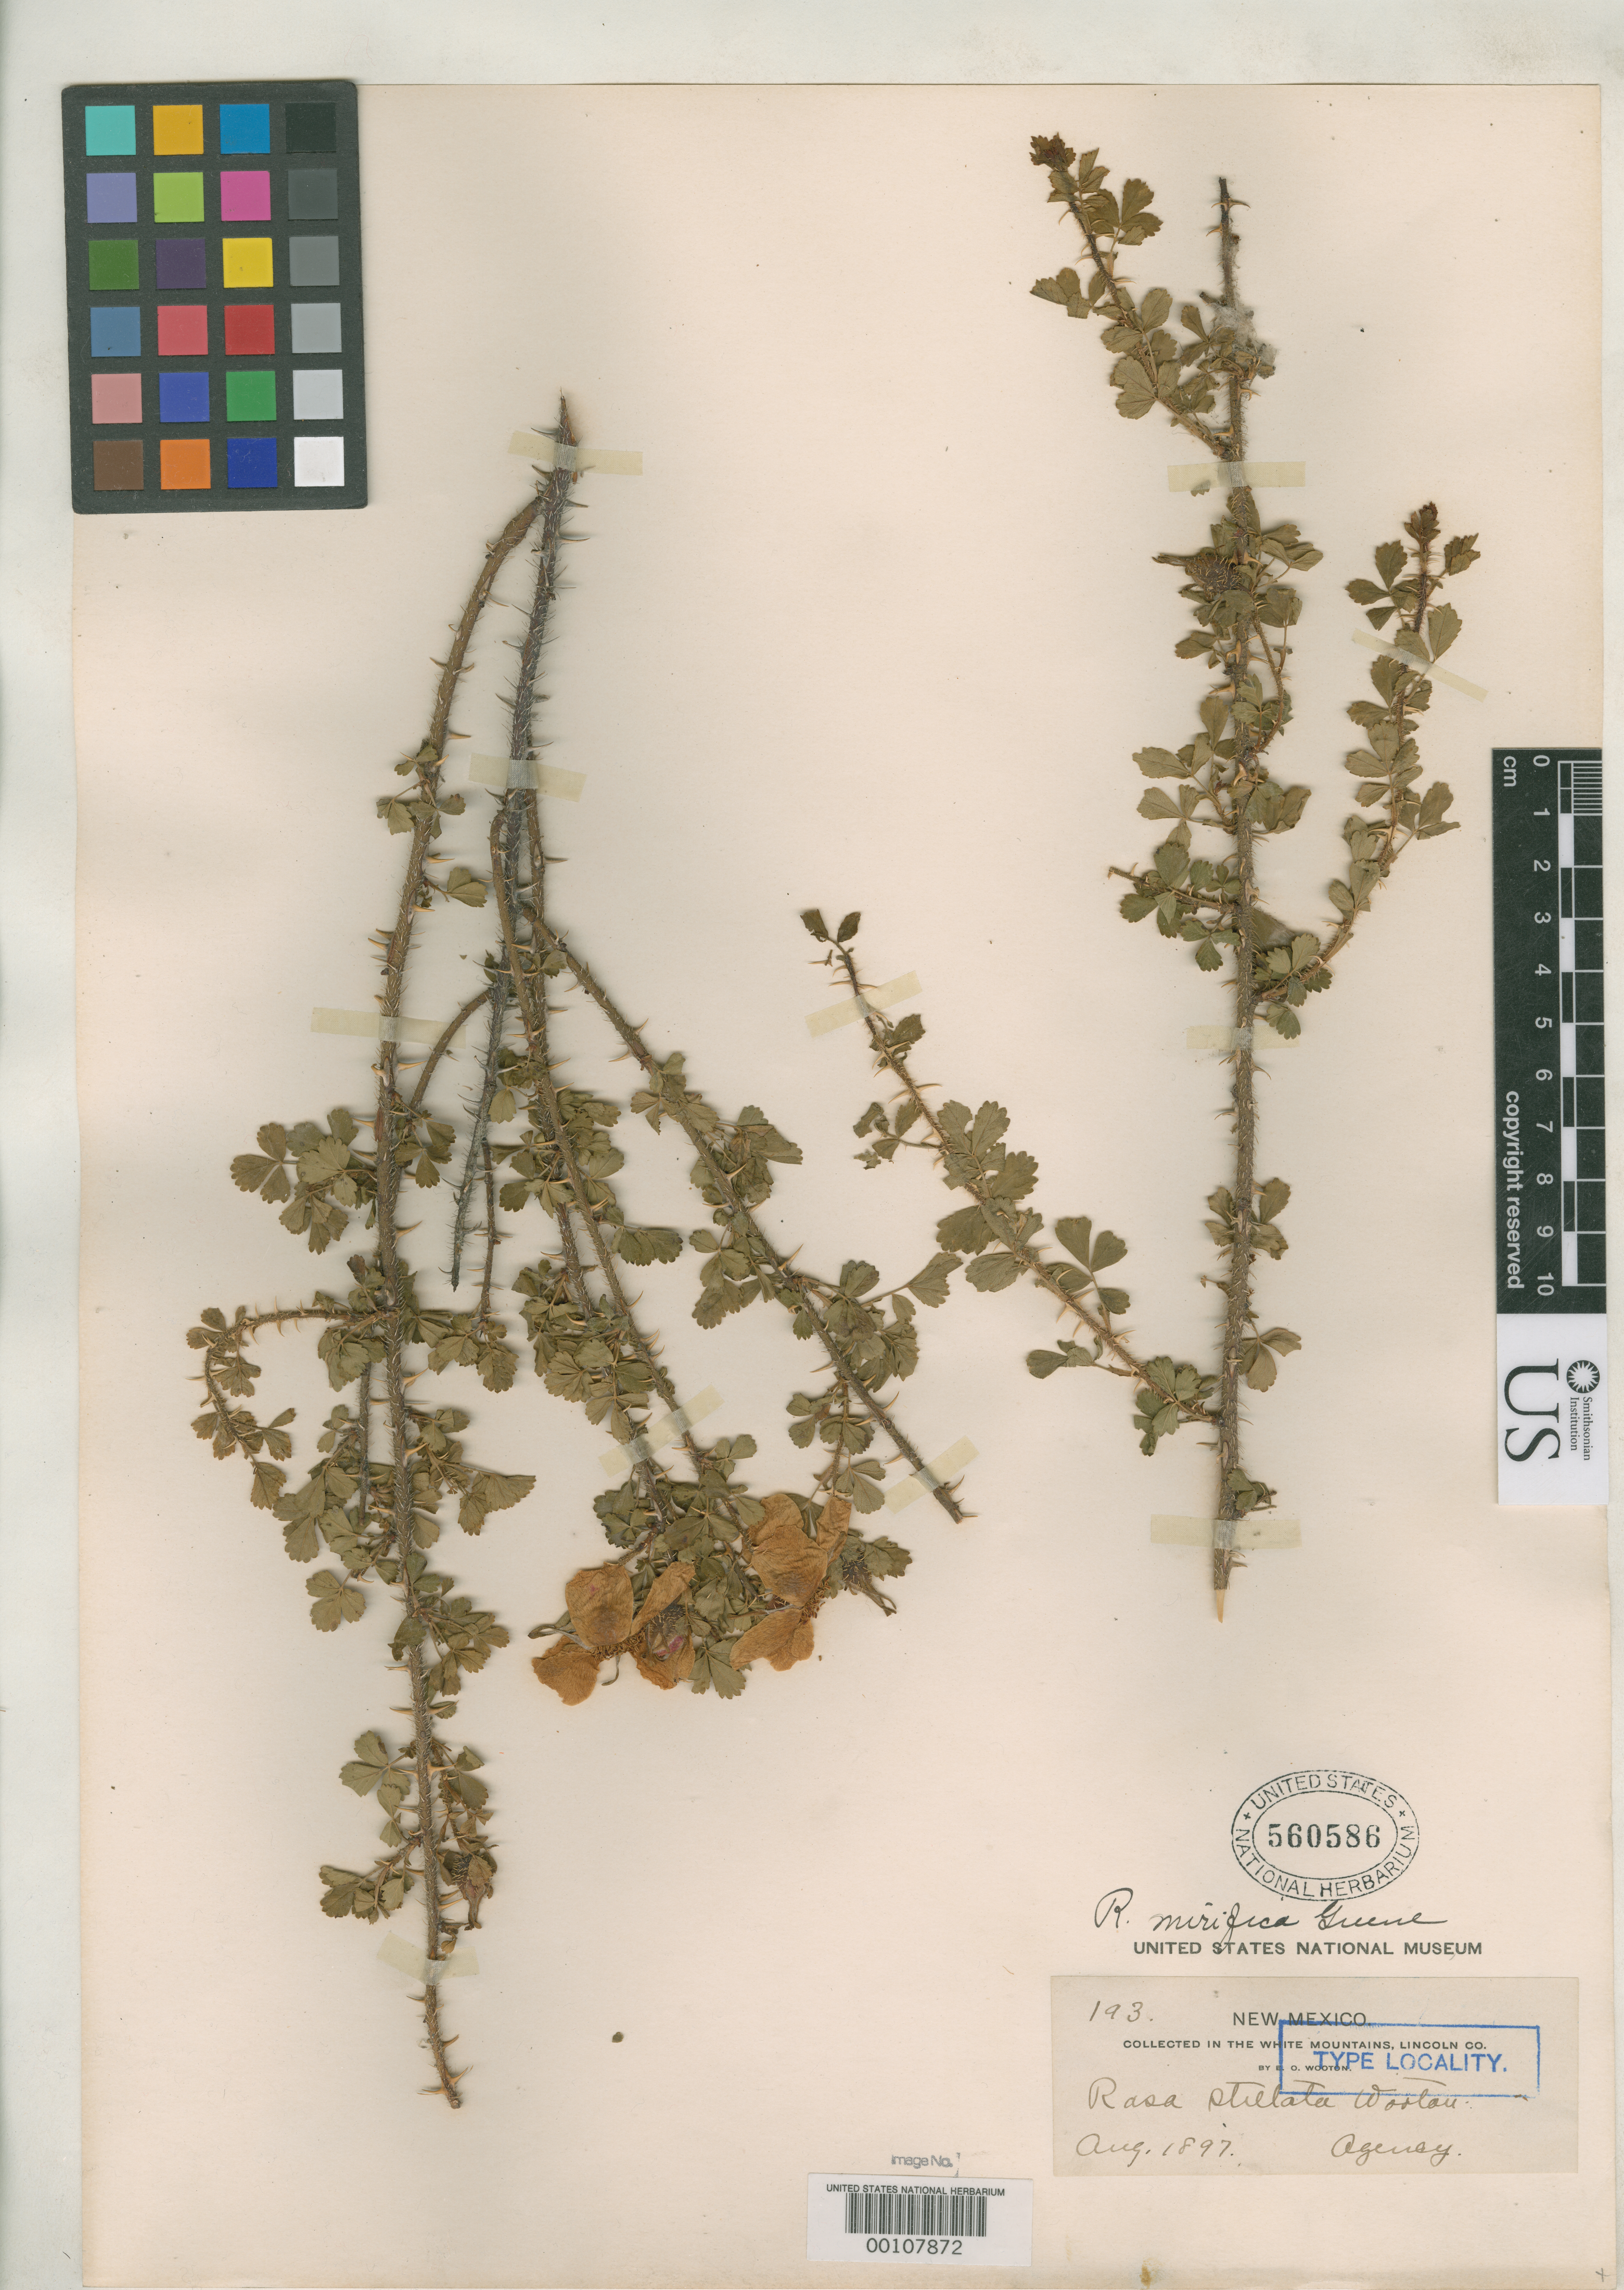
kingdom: Plantae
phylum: Tracheophyta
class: Magnoliopsida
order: Rosales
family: Rosaceae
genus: Rosa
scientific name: Rosa mirifica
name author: Greene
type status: Syntype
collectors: E. O. Wooton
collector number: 193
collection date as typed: Aug 1897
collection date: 1897-08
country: United States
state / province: New Mexico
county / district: Lincoln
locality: White Mountains.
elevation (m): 1829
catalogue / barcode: US 560586